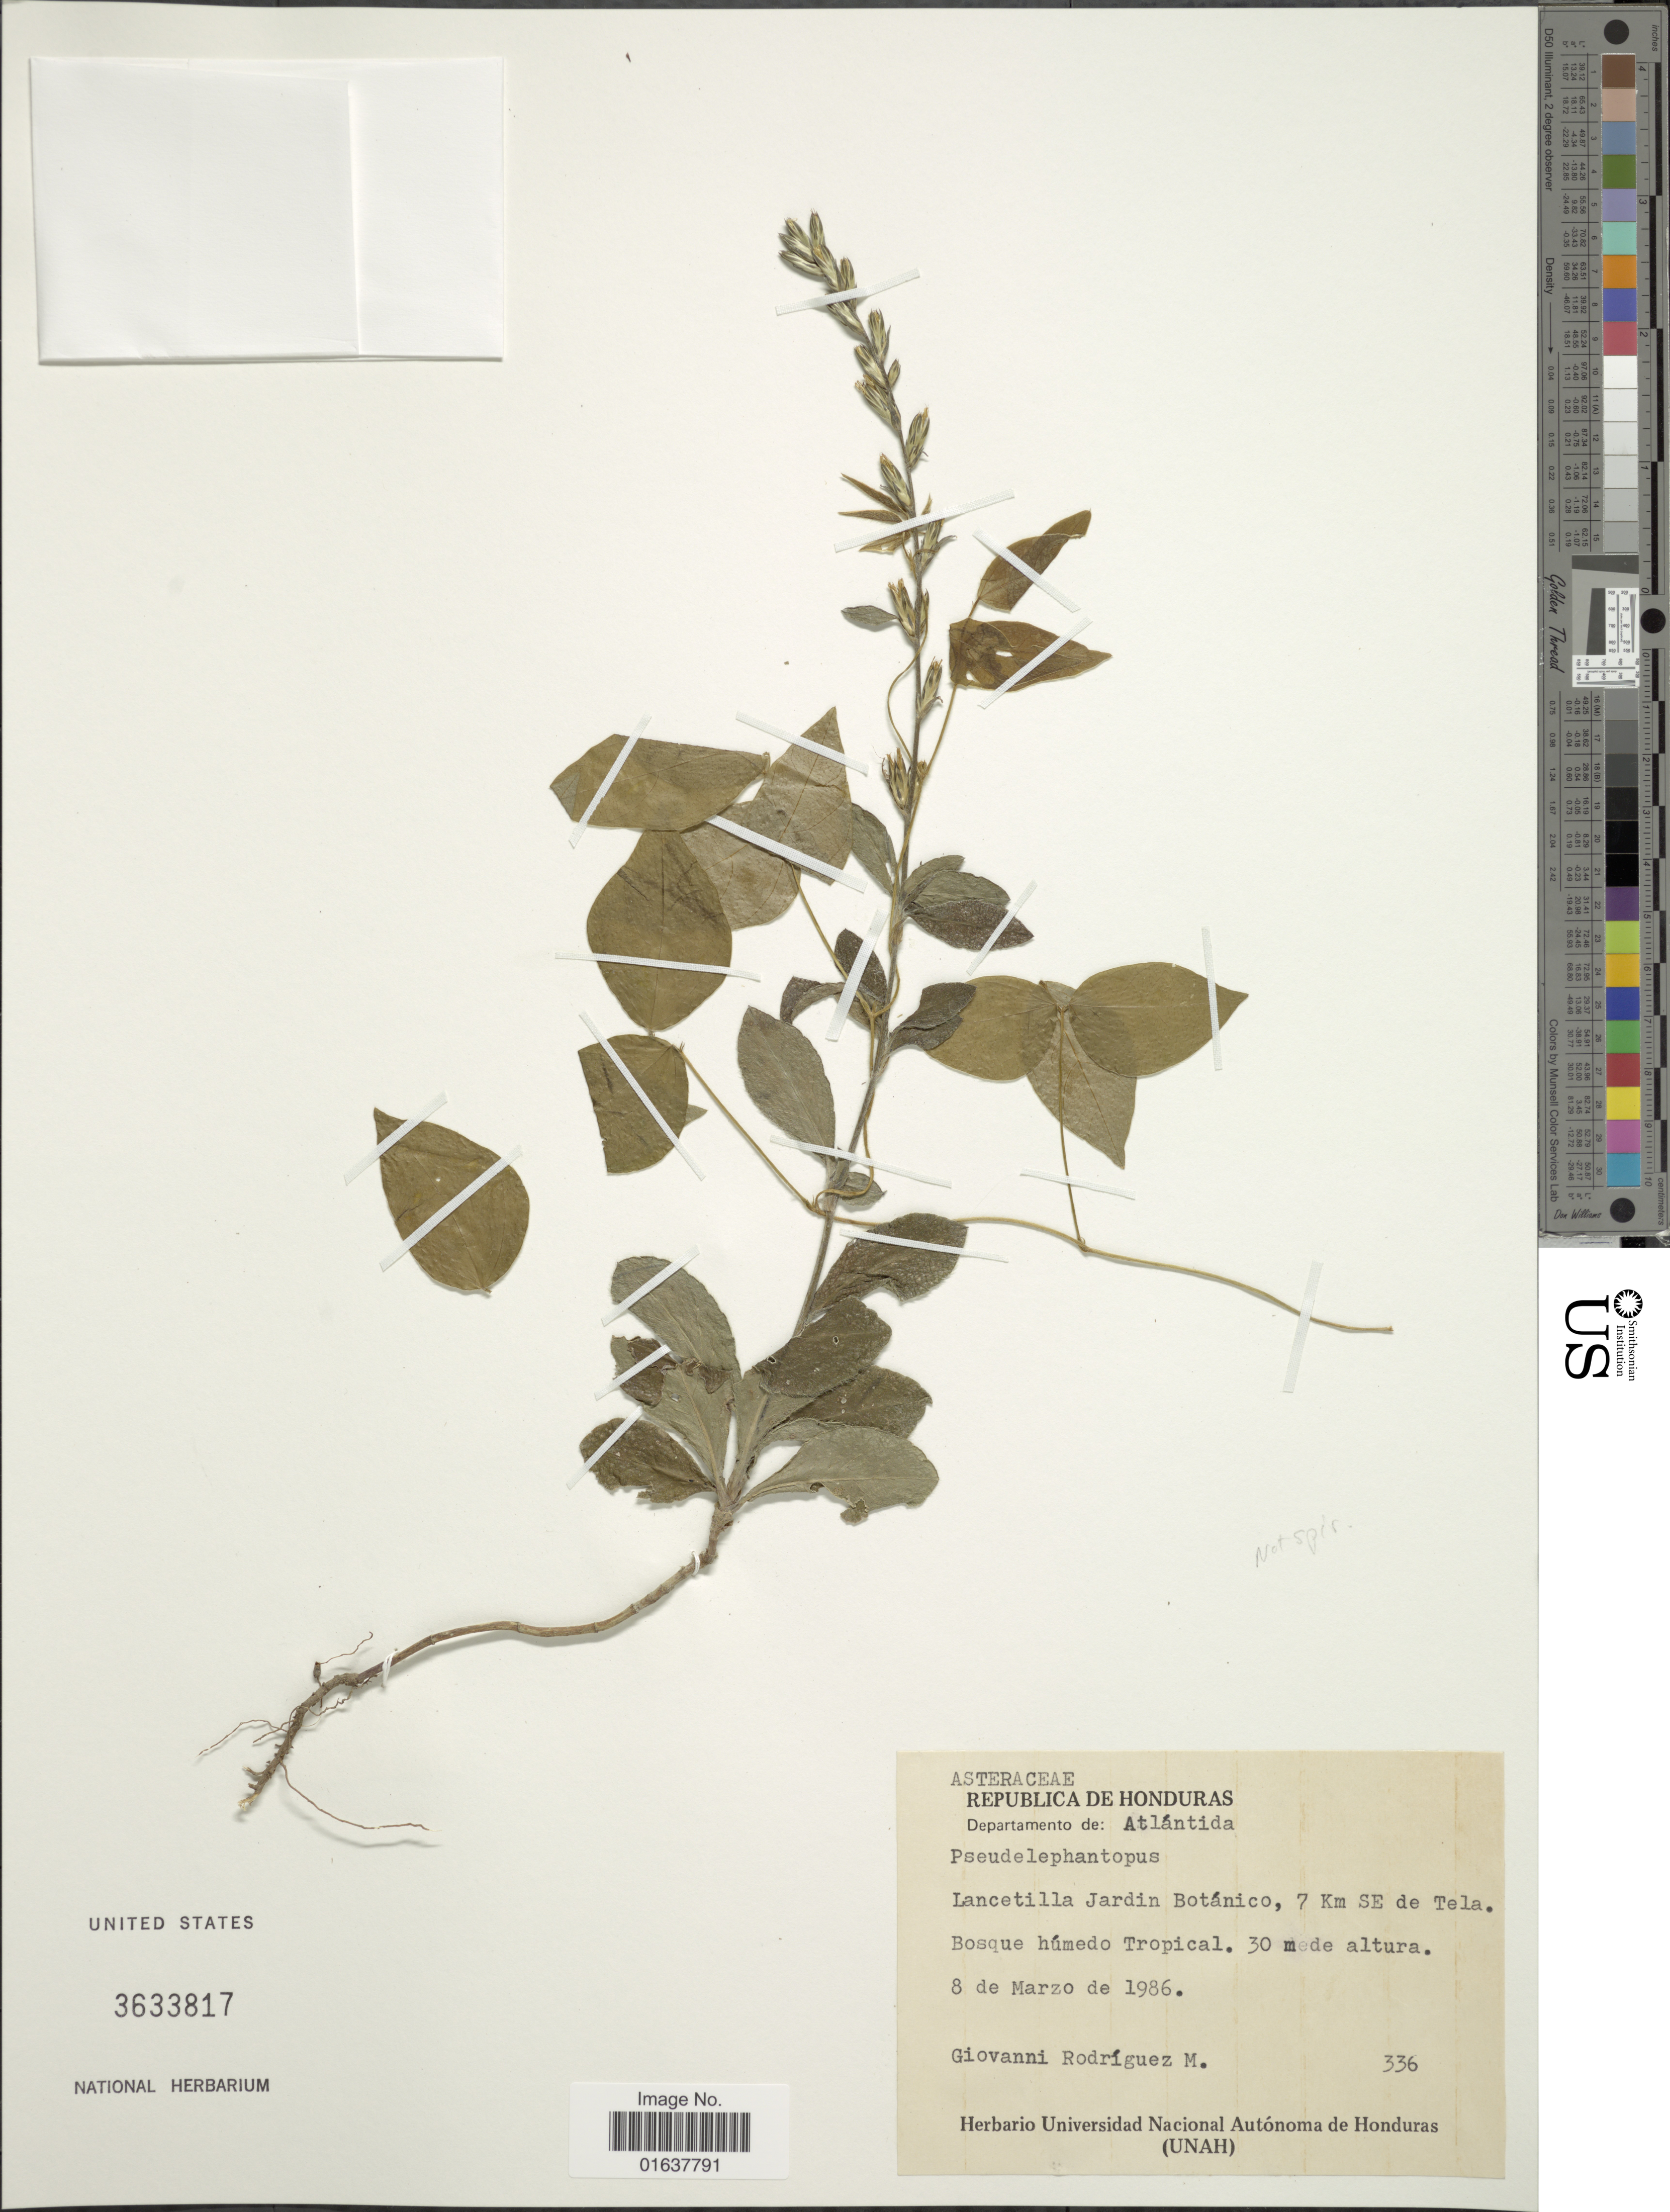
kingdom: Plantae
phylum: Tracheophyta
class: Magnoliopsida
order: Asterales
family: Asteraceae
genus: Pseudelephantopus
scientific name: Pseudelephantopus sp.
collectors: G. Rodríguez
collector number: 336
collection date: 1986-03-08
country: Honduras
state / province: Atlántida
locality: Departamento de: Atlantida. Lancetilla Jardin Botanico, 7 km SE de Tela. Bosque humedo Tropical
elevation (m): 30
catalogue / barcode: US 3633817